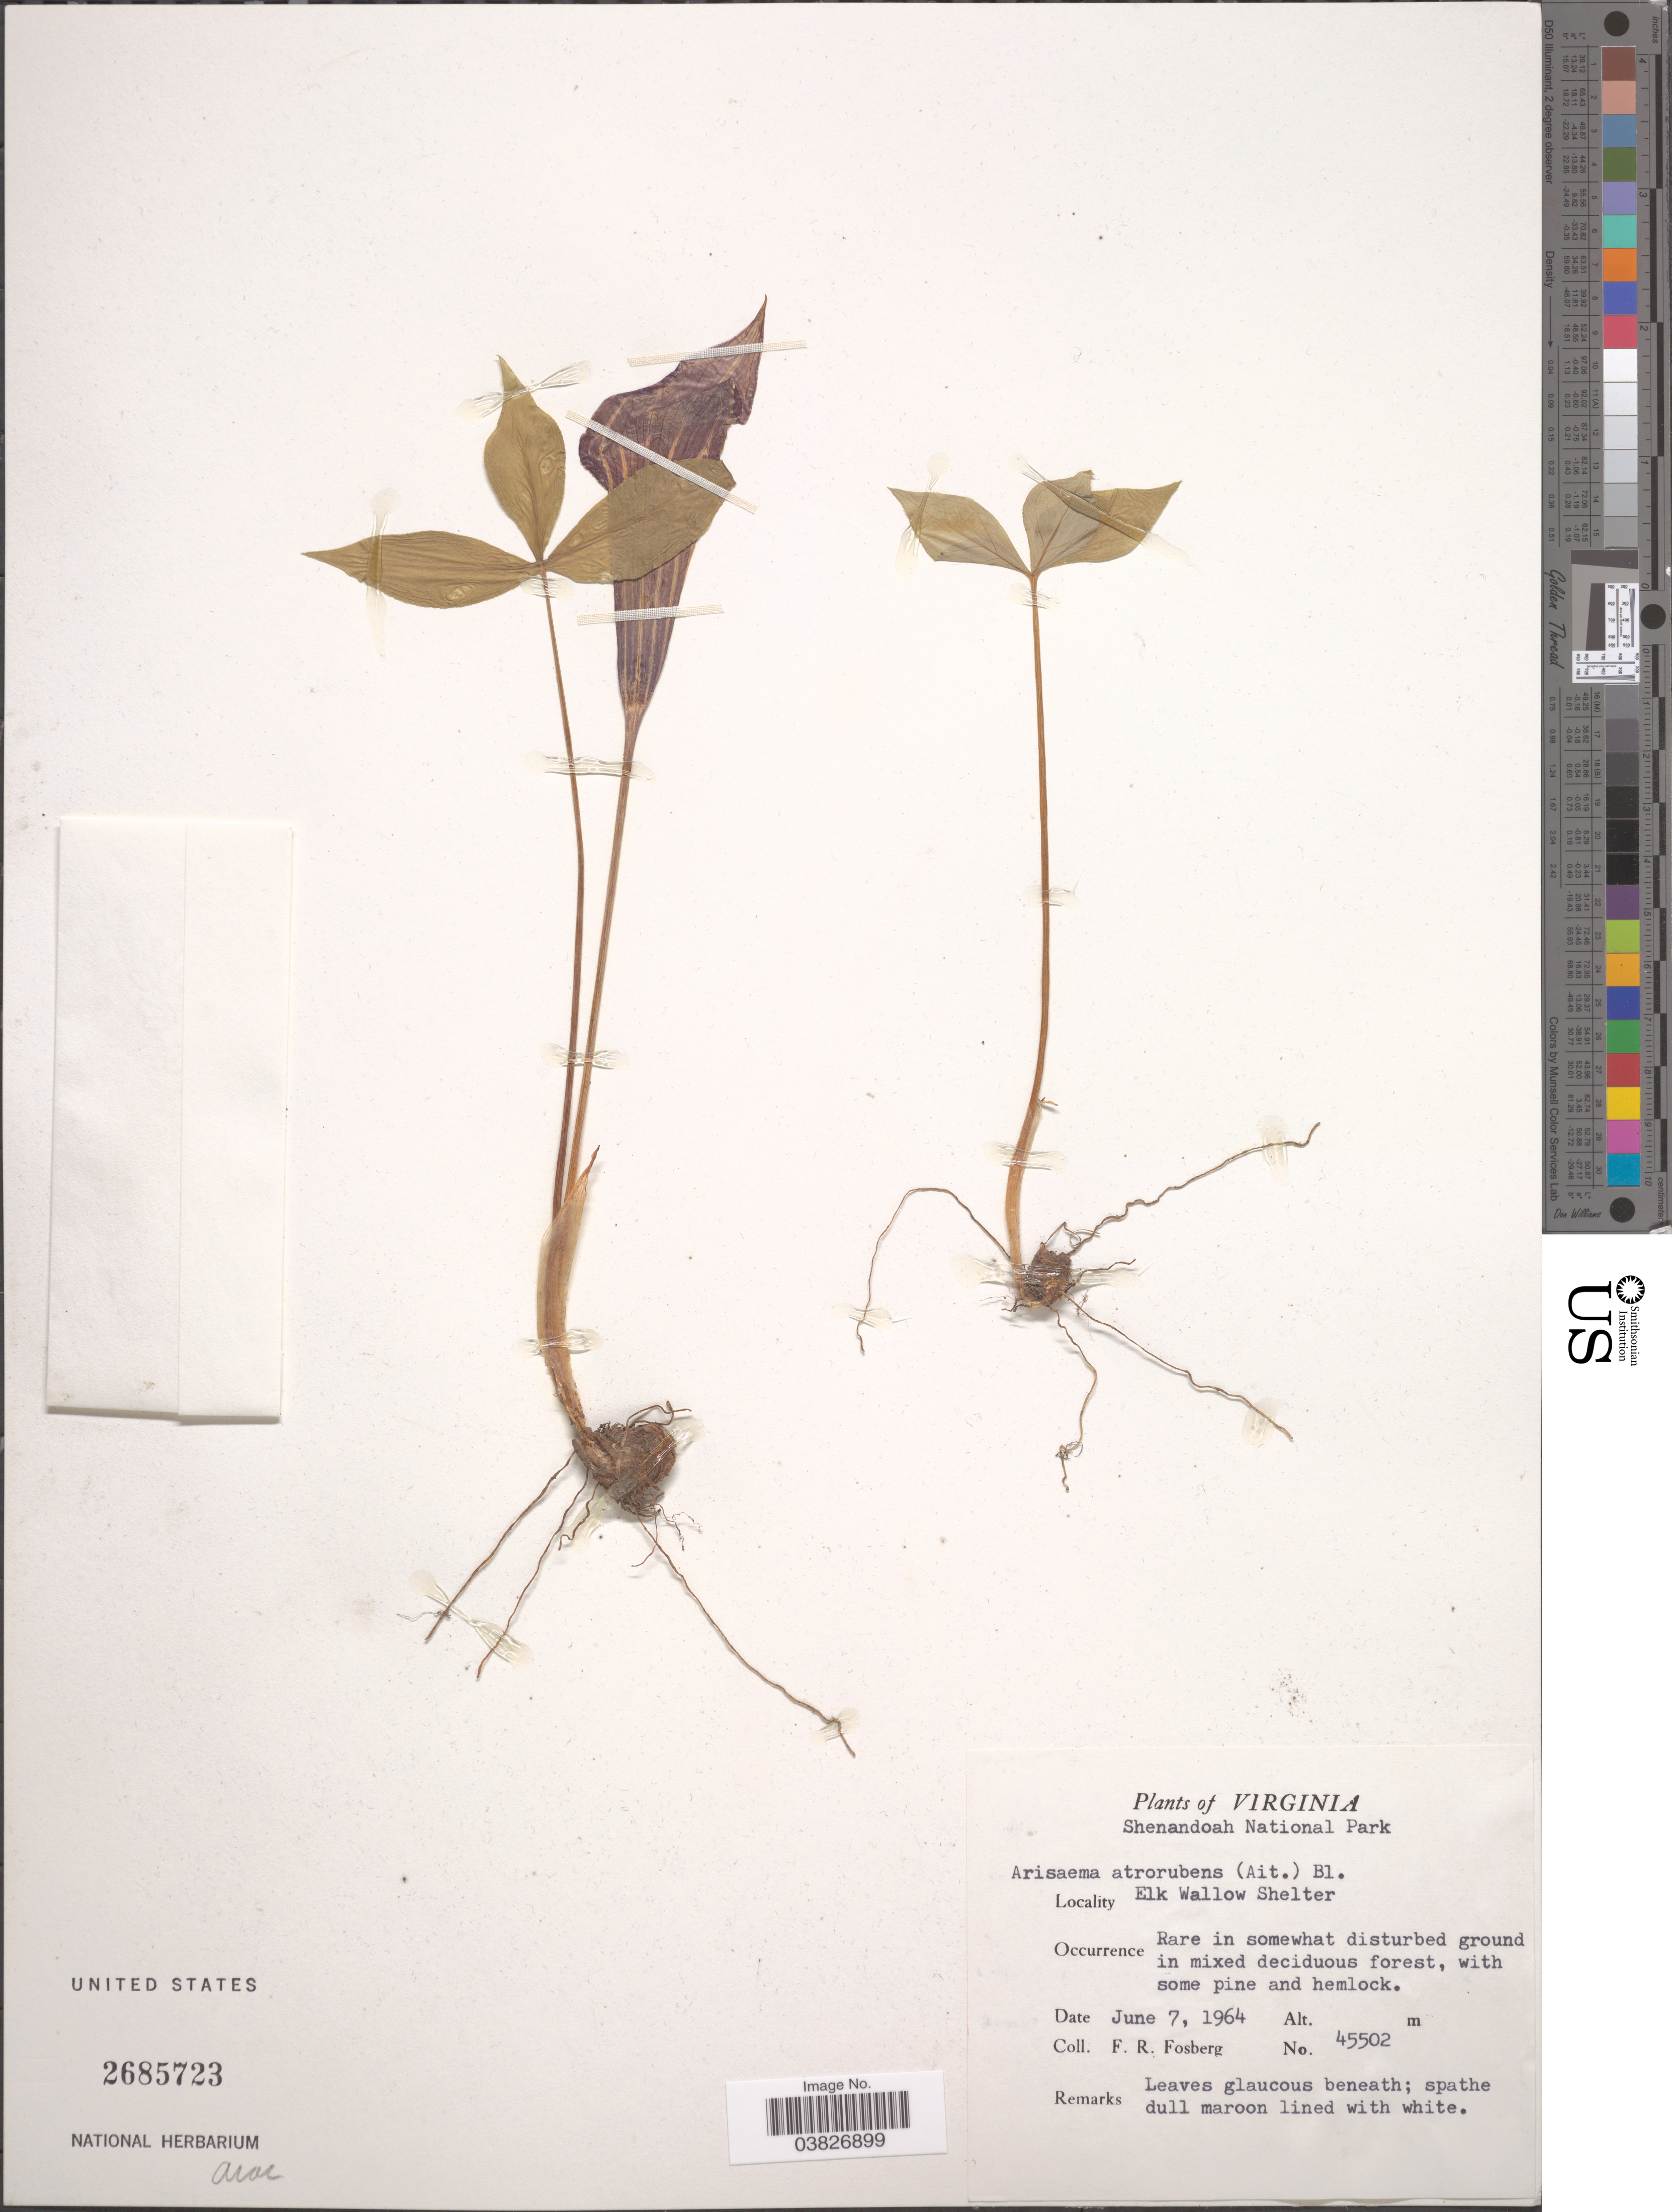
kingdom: Plantae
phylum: Tracheophyta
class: Liliopsida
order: Alismatales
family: Araceae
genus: Arisaema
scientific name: Arisaema atrorubens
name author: (Aiton) Blume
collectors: F. R. Fosberg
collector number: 45502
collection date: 1964-06-07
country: United States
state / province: Virginia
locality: Shenandoah National Park. Elk Wallow Shelter.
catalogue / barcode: US 2685723